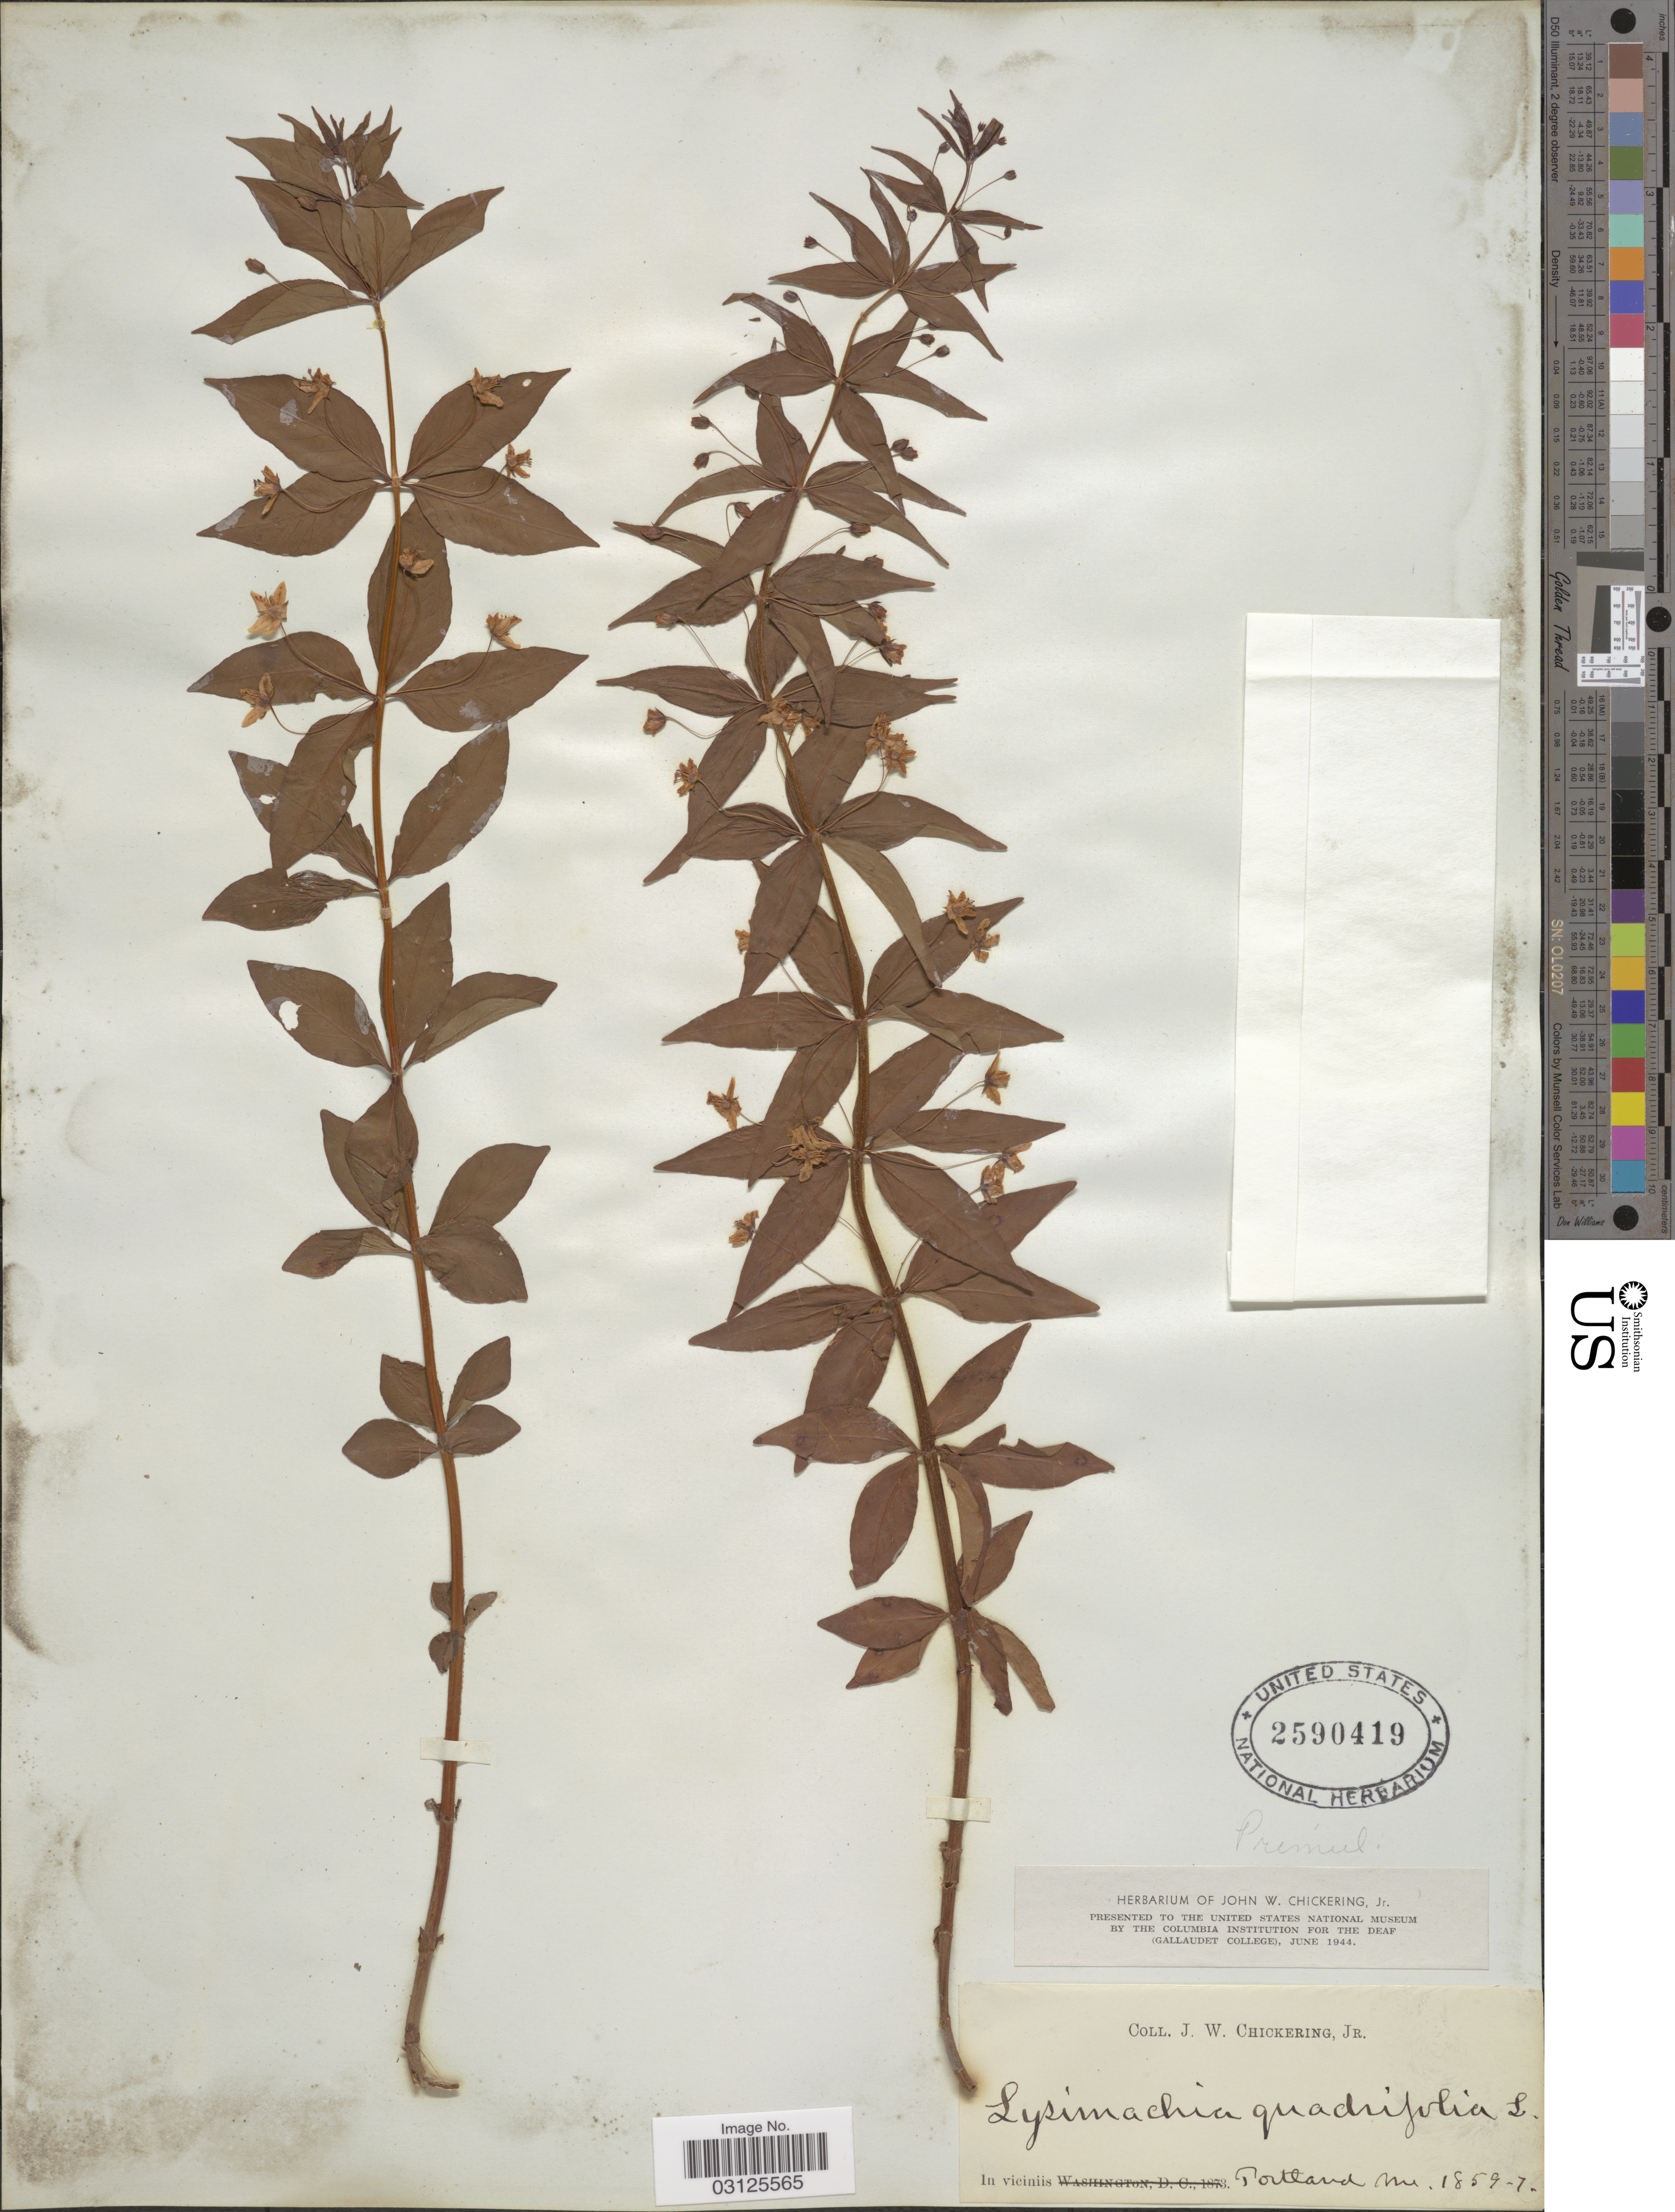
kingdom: Plantae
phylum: Tracheophyta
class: Magnoliopsida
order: Ericales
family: Primulaceae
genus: Lysimachia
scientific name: Lysimachia quadrifolia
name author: L.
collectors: J. W. Chickering Jr.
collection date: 1857/1859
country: United States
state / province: Maine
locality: Portland.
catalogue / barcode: US 2590419